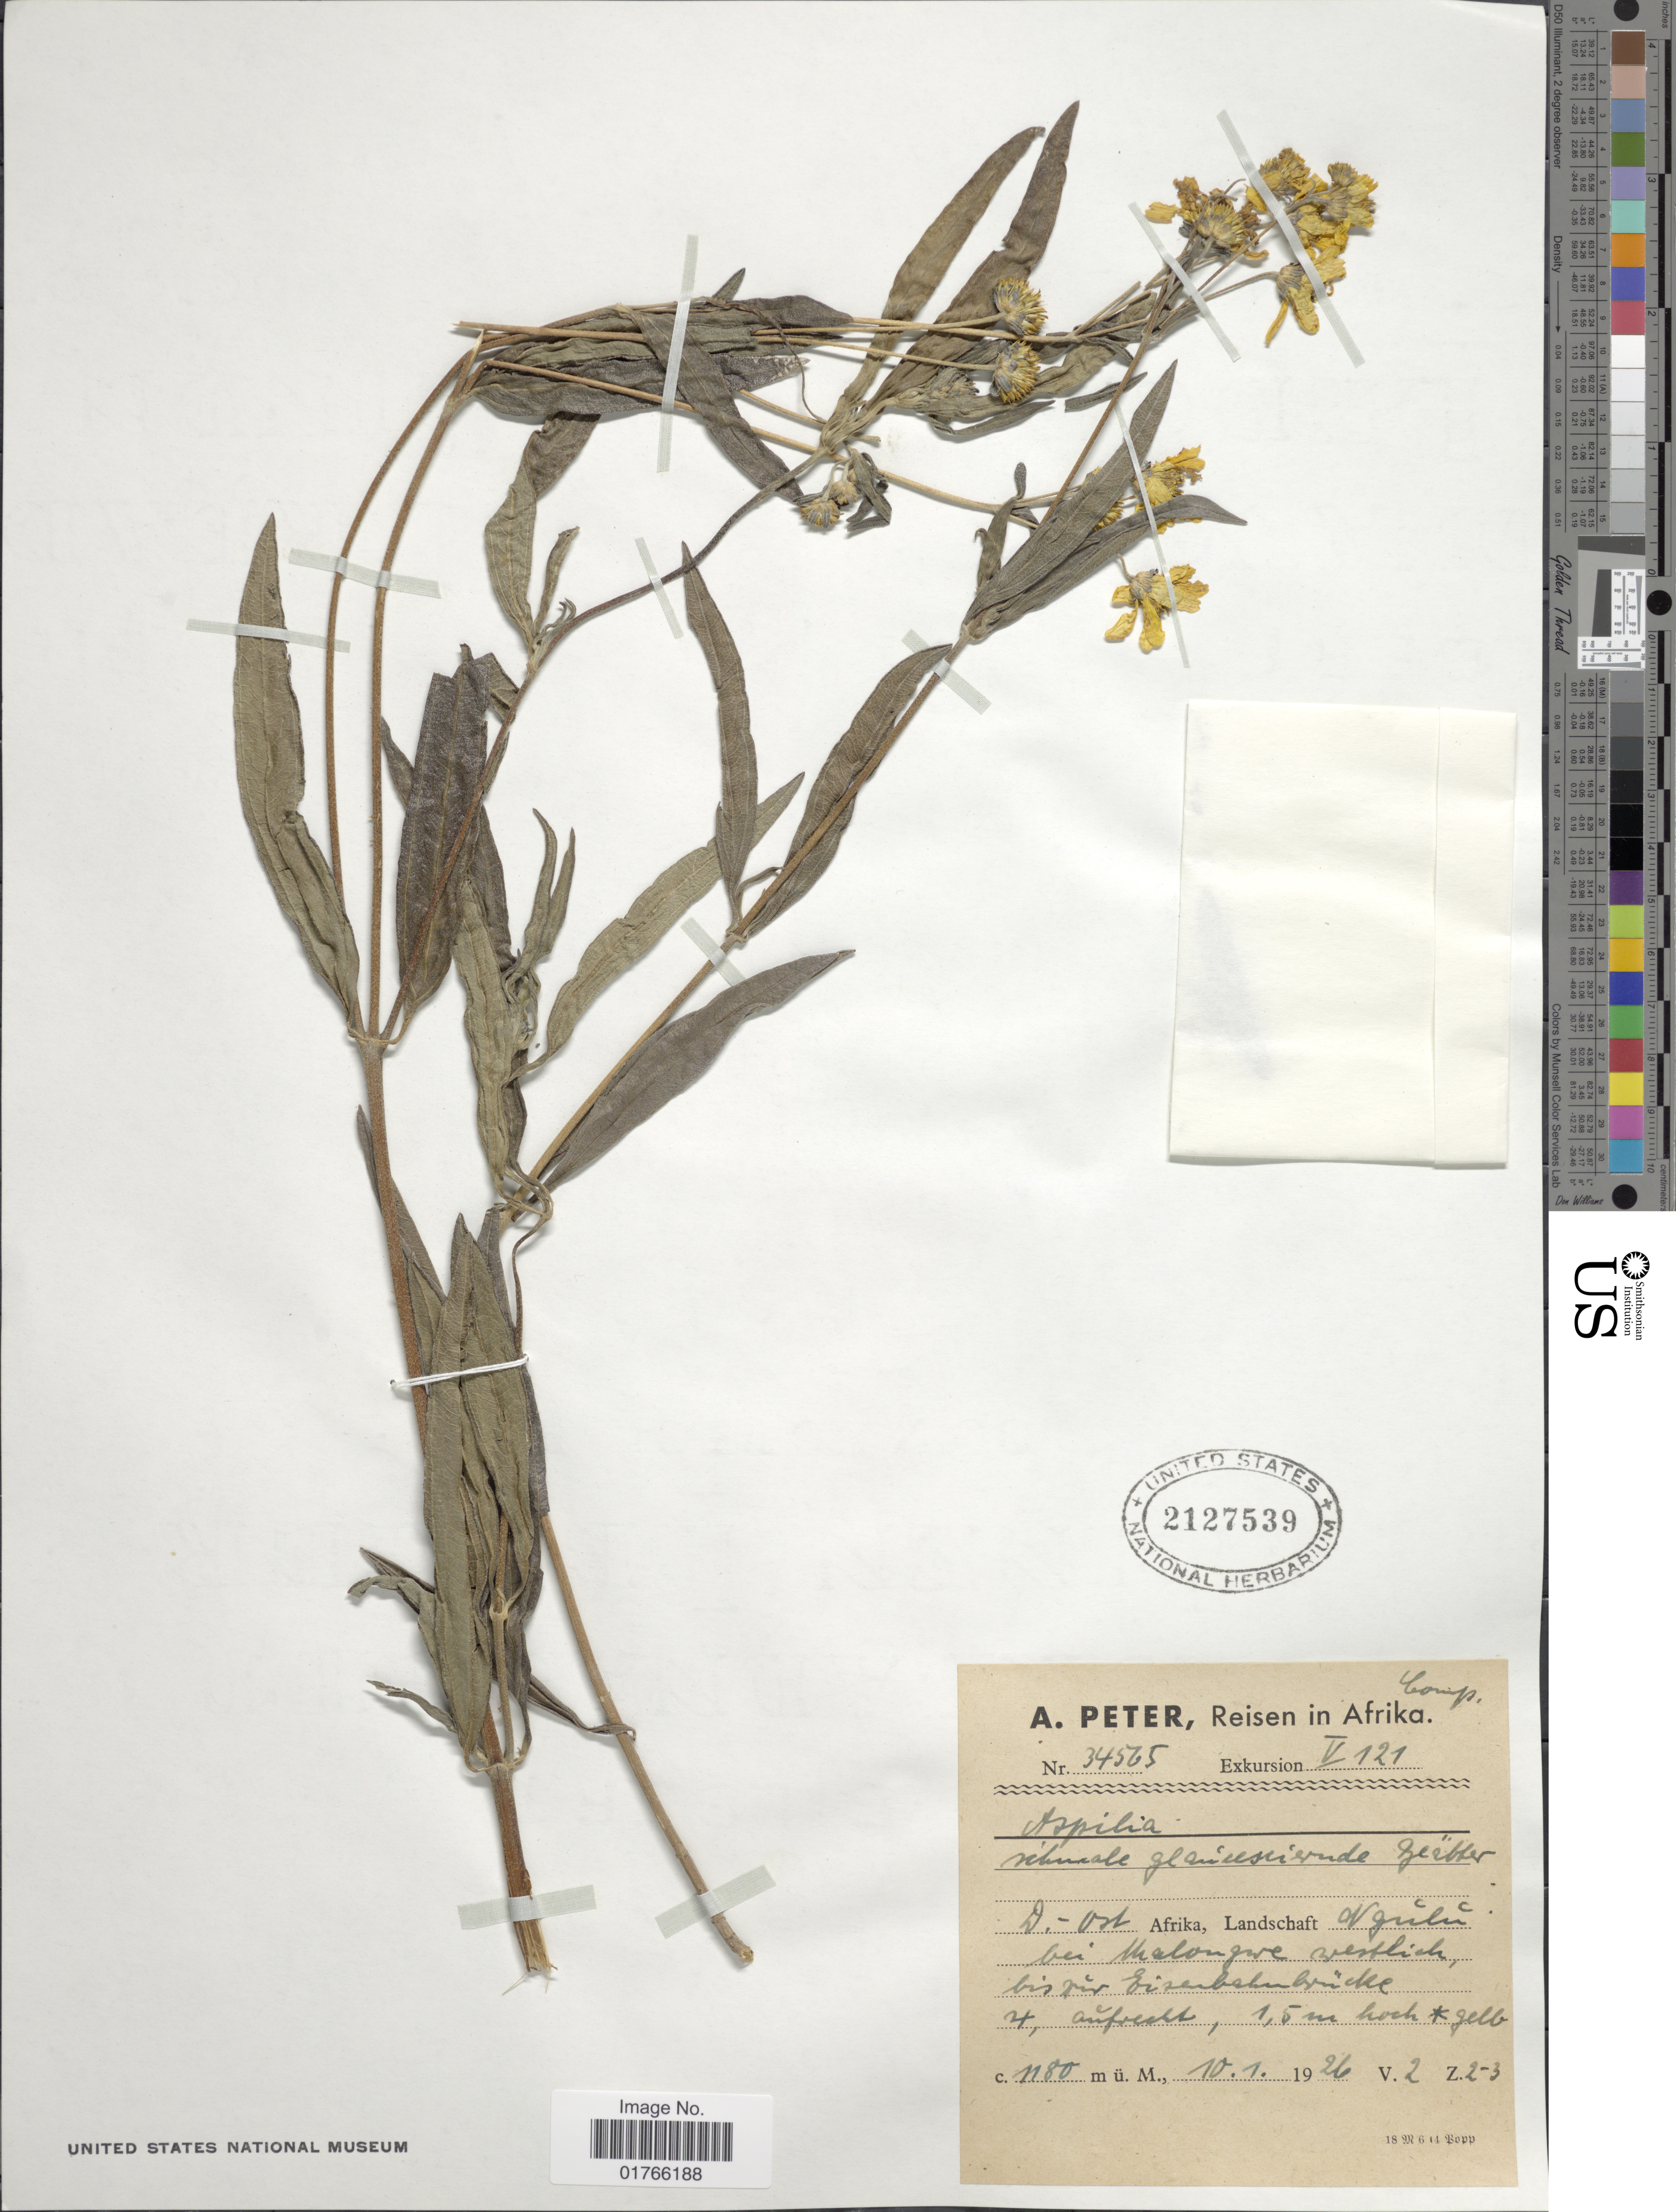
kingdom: Plantae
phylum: Tracheophyta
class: Magnoliopsida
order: Asterales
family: Asteraceae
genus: Aspilia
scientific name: Aspilia sp.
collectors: A. Peter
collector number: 34565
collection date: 1926-01-10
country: Tanzania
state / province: Tabora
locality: D-Ost Afrika, Ngulu bei Malongroe westlich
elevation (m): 1180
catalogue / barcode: US 2127539